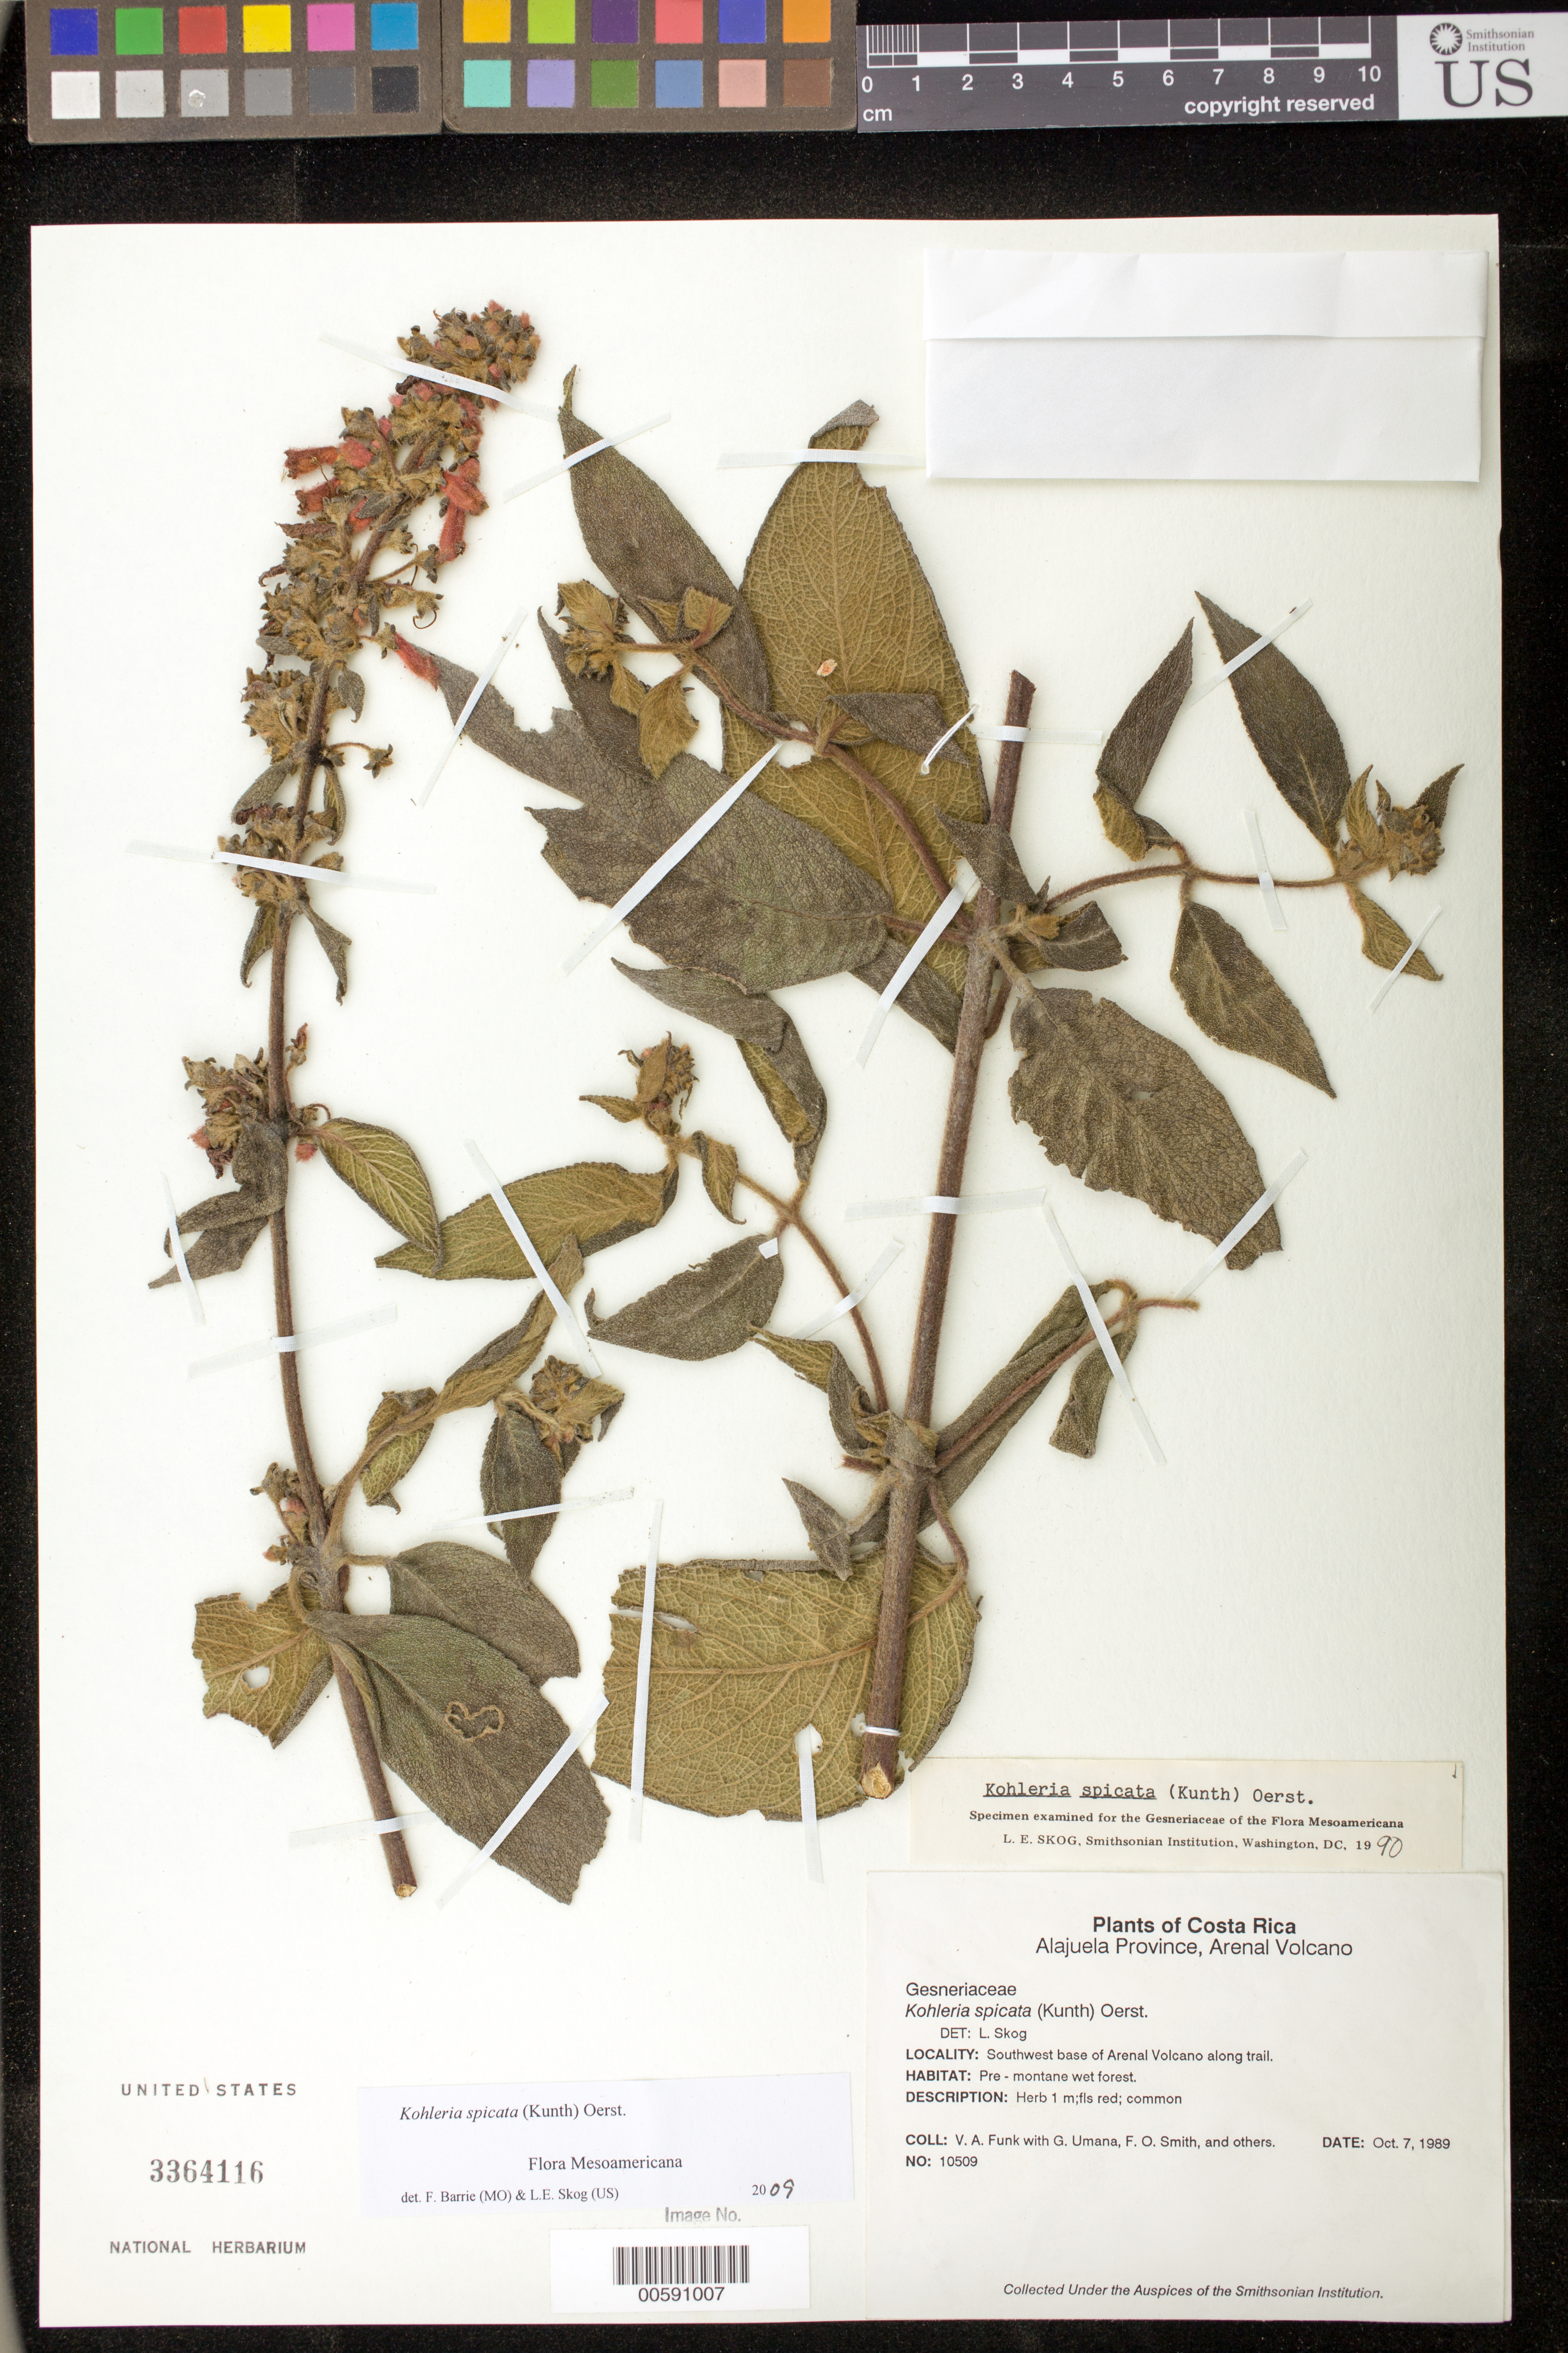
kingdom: Plantae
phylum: Tracheophyta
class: Magnoliopsida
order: Lamiales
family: Gesneriaceae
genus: Kohleria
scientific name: Kohleria spicata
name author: (Kunth) Oerst.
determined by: Skog, Laurence E.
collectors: V. Funk, G. Umana, F. Smith & et al.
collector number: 10509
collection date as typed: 07 Oct 1989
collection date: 1989-10-07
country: Costa Rica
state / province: Alajuela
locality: Arenal Volcano; SW base of Arenal Volcano along trail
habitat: pre-montane wet forest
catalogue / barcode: US 3364116